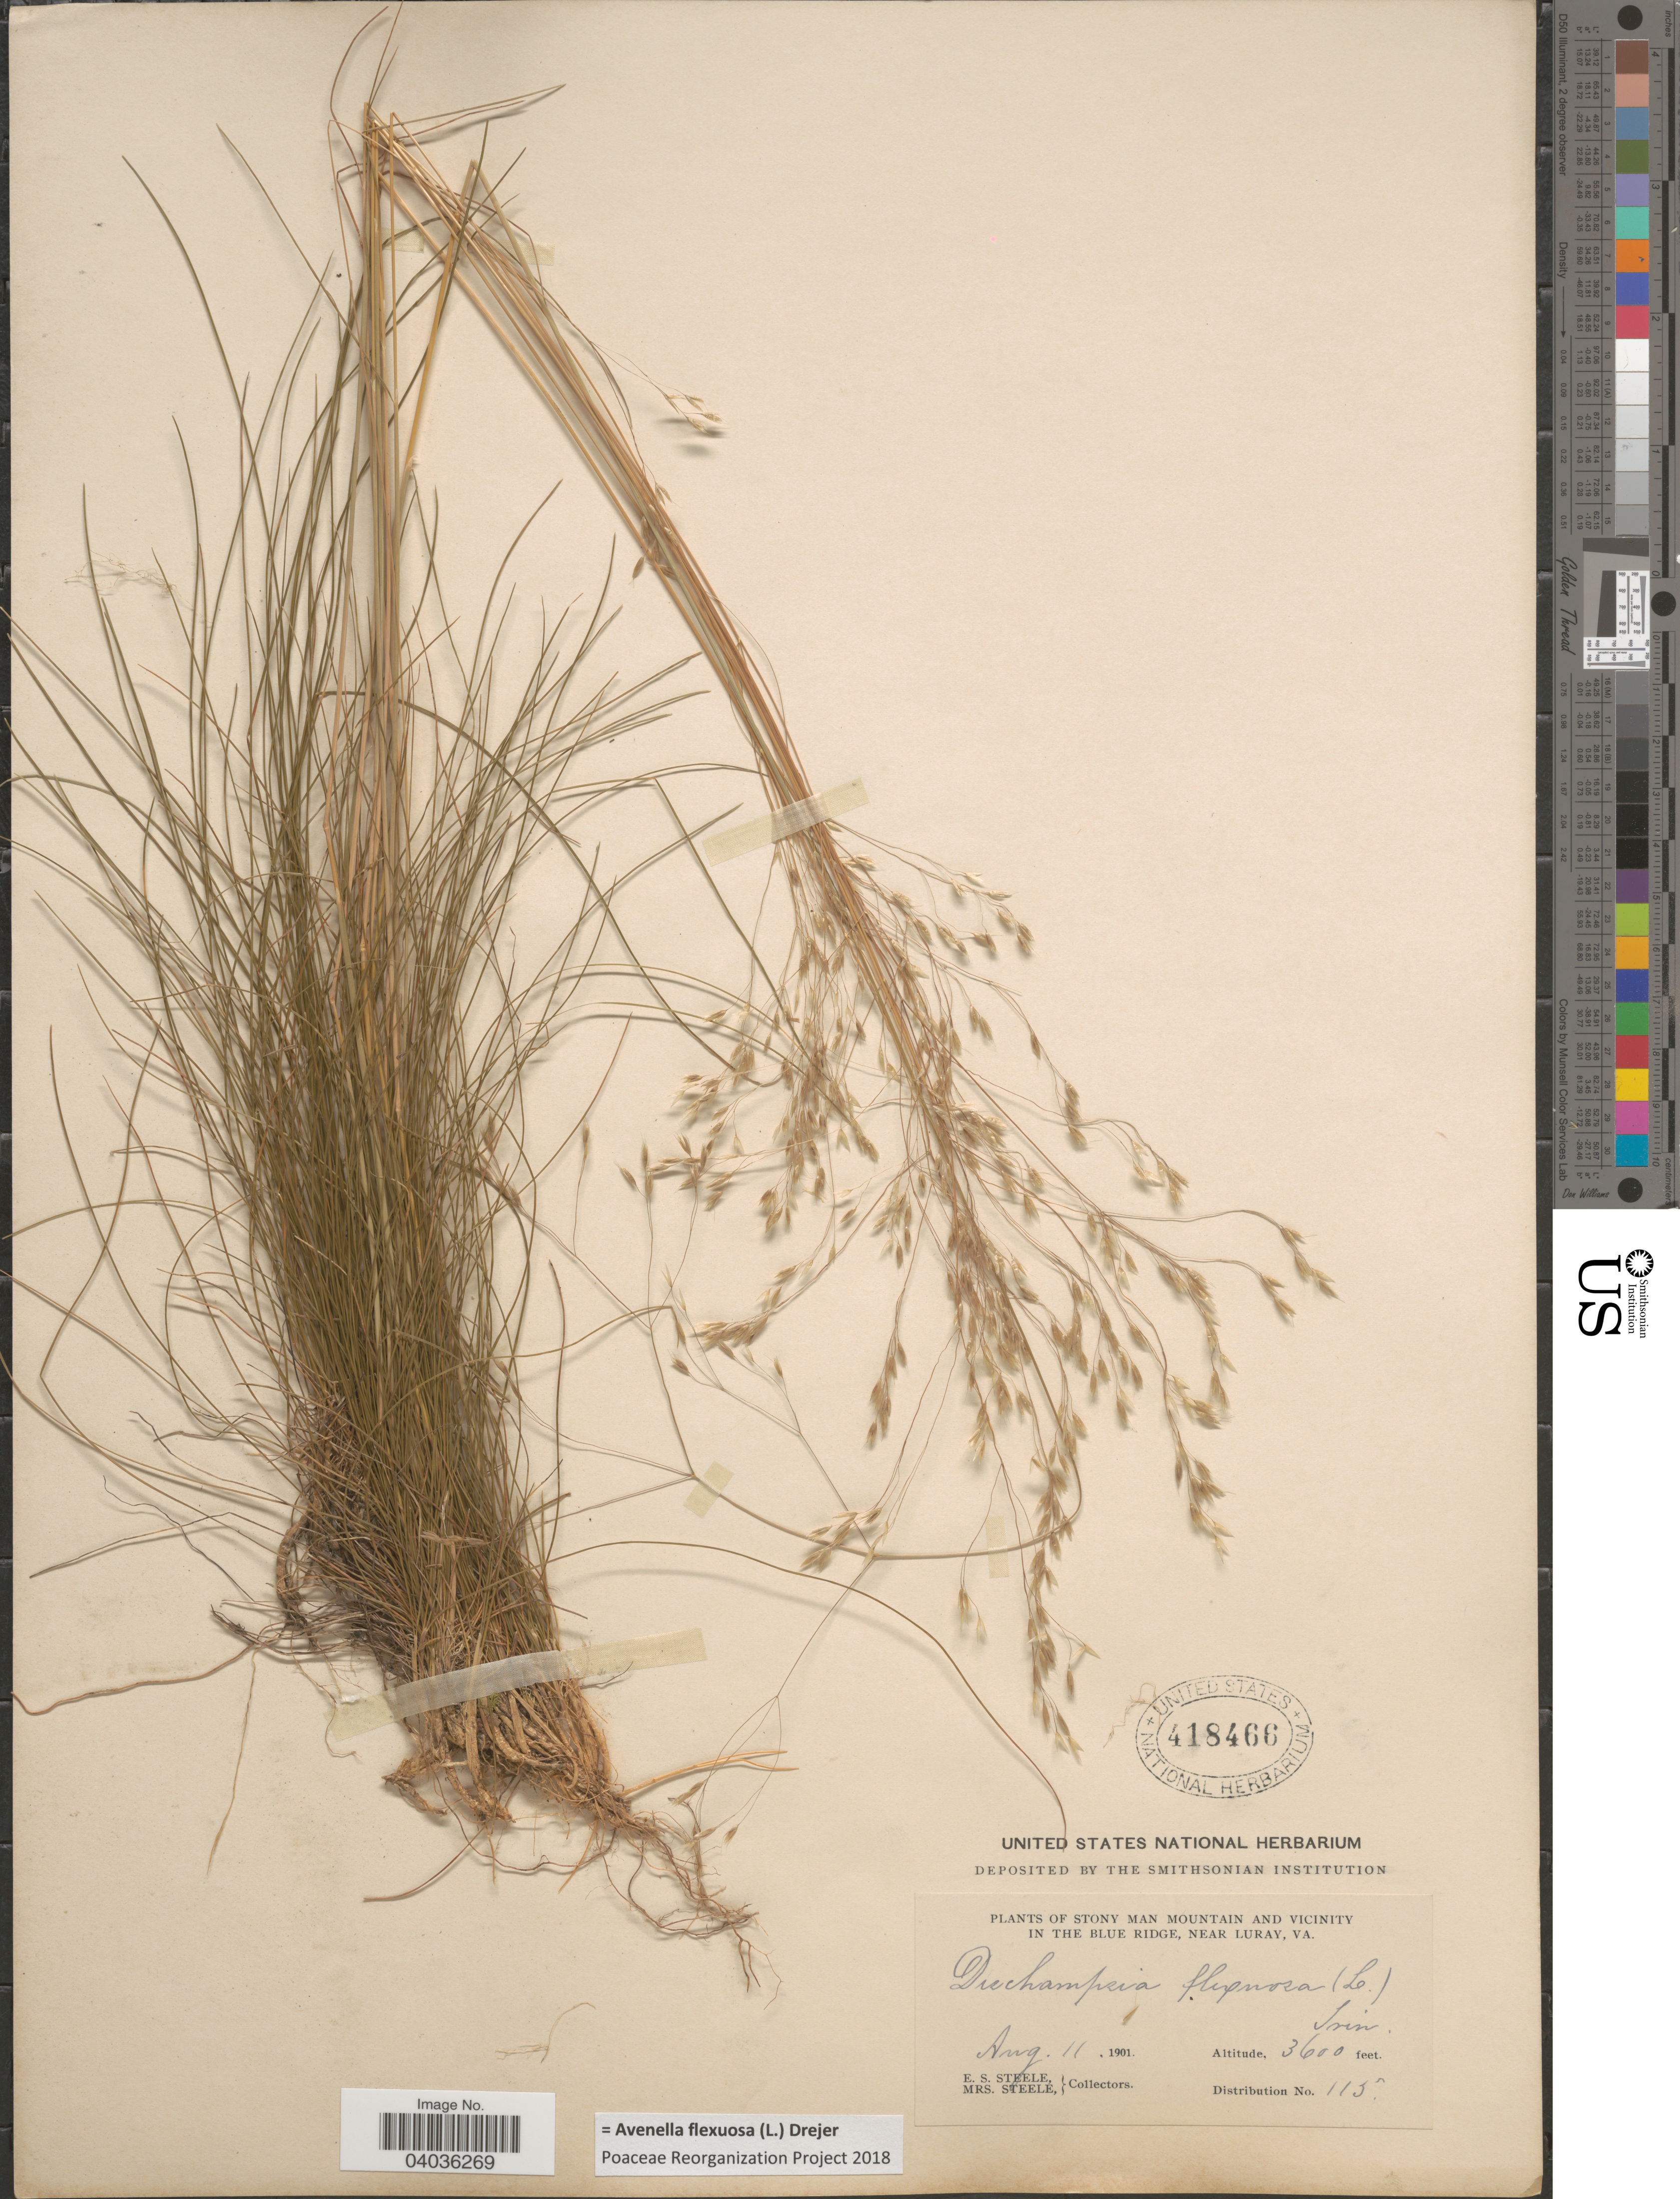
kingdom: Plantae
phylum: Tracheophyta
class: Liliopsida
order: Poales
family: Poaceae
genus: Avenella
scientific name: Avenella flexuosa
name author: (L.) Drejer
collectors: E. Steele & Mrs. E. S. Steele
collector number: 115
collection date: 1901-08-11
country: United States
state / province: Virginia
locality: Stony Man Mountain and vicinity in the Blue Ridge, near Luray.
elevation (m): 1097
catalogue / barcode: US 418466